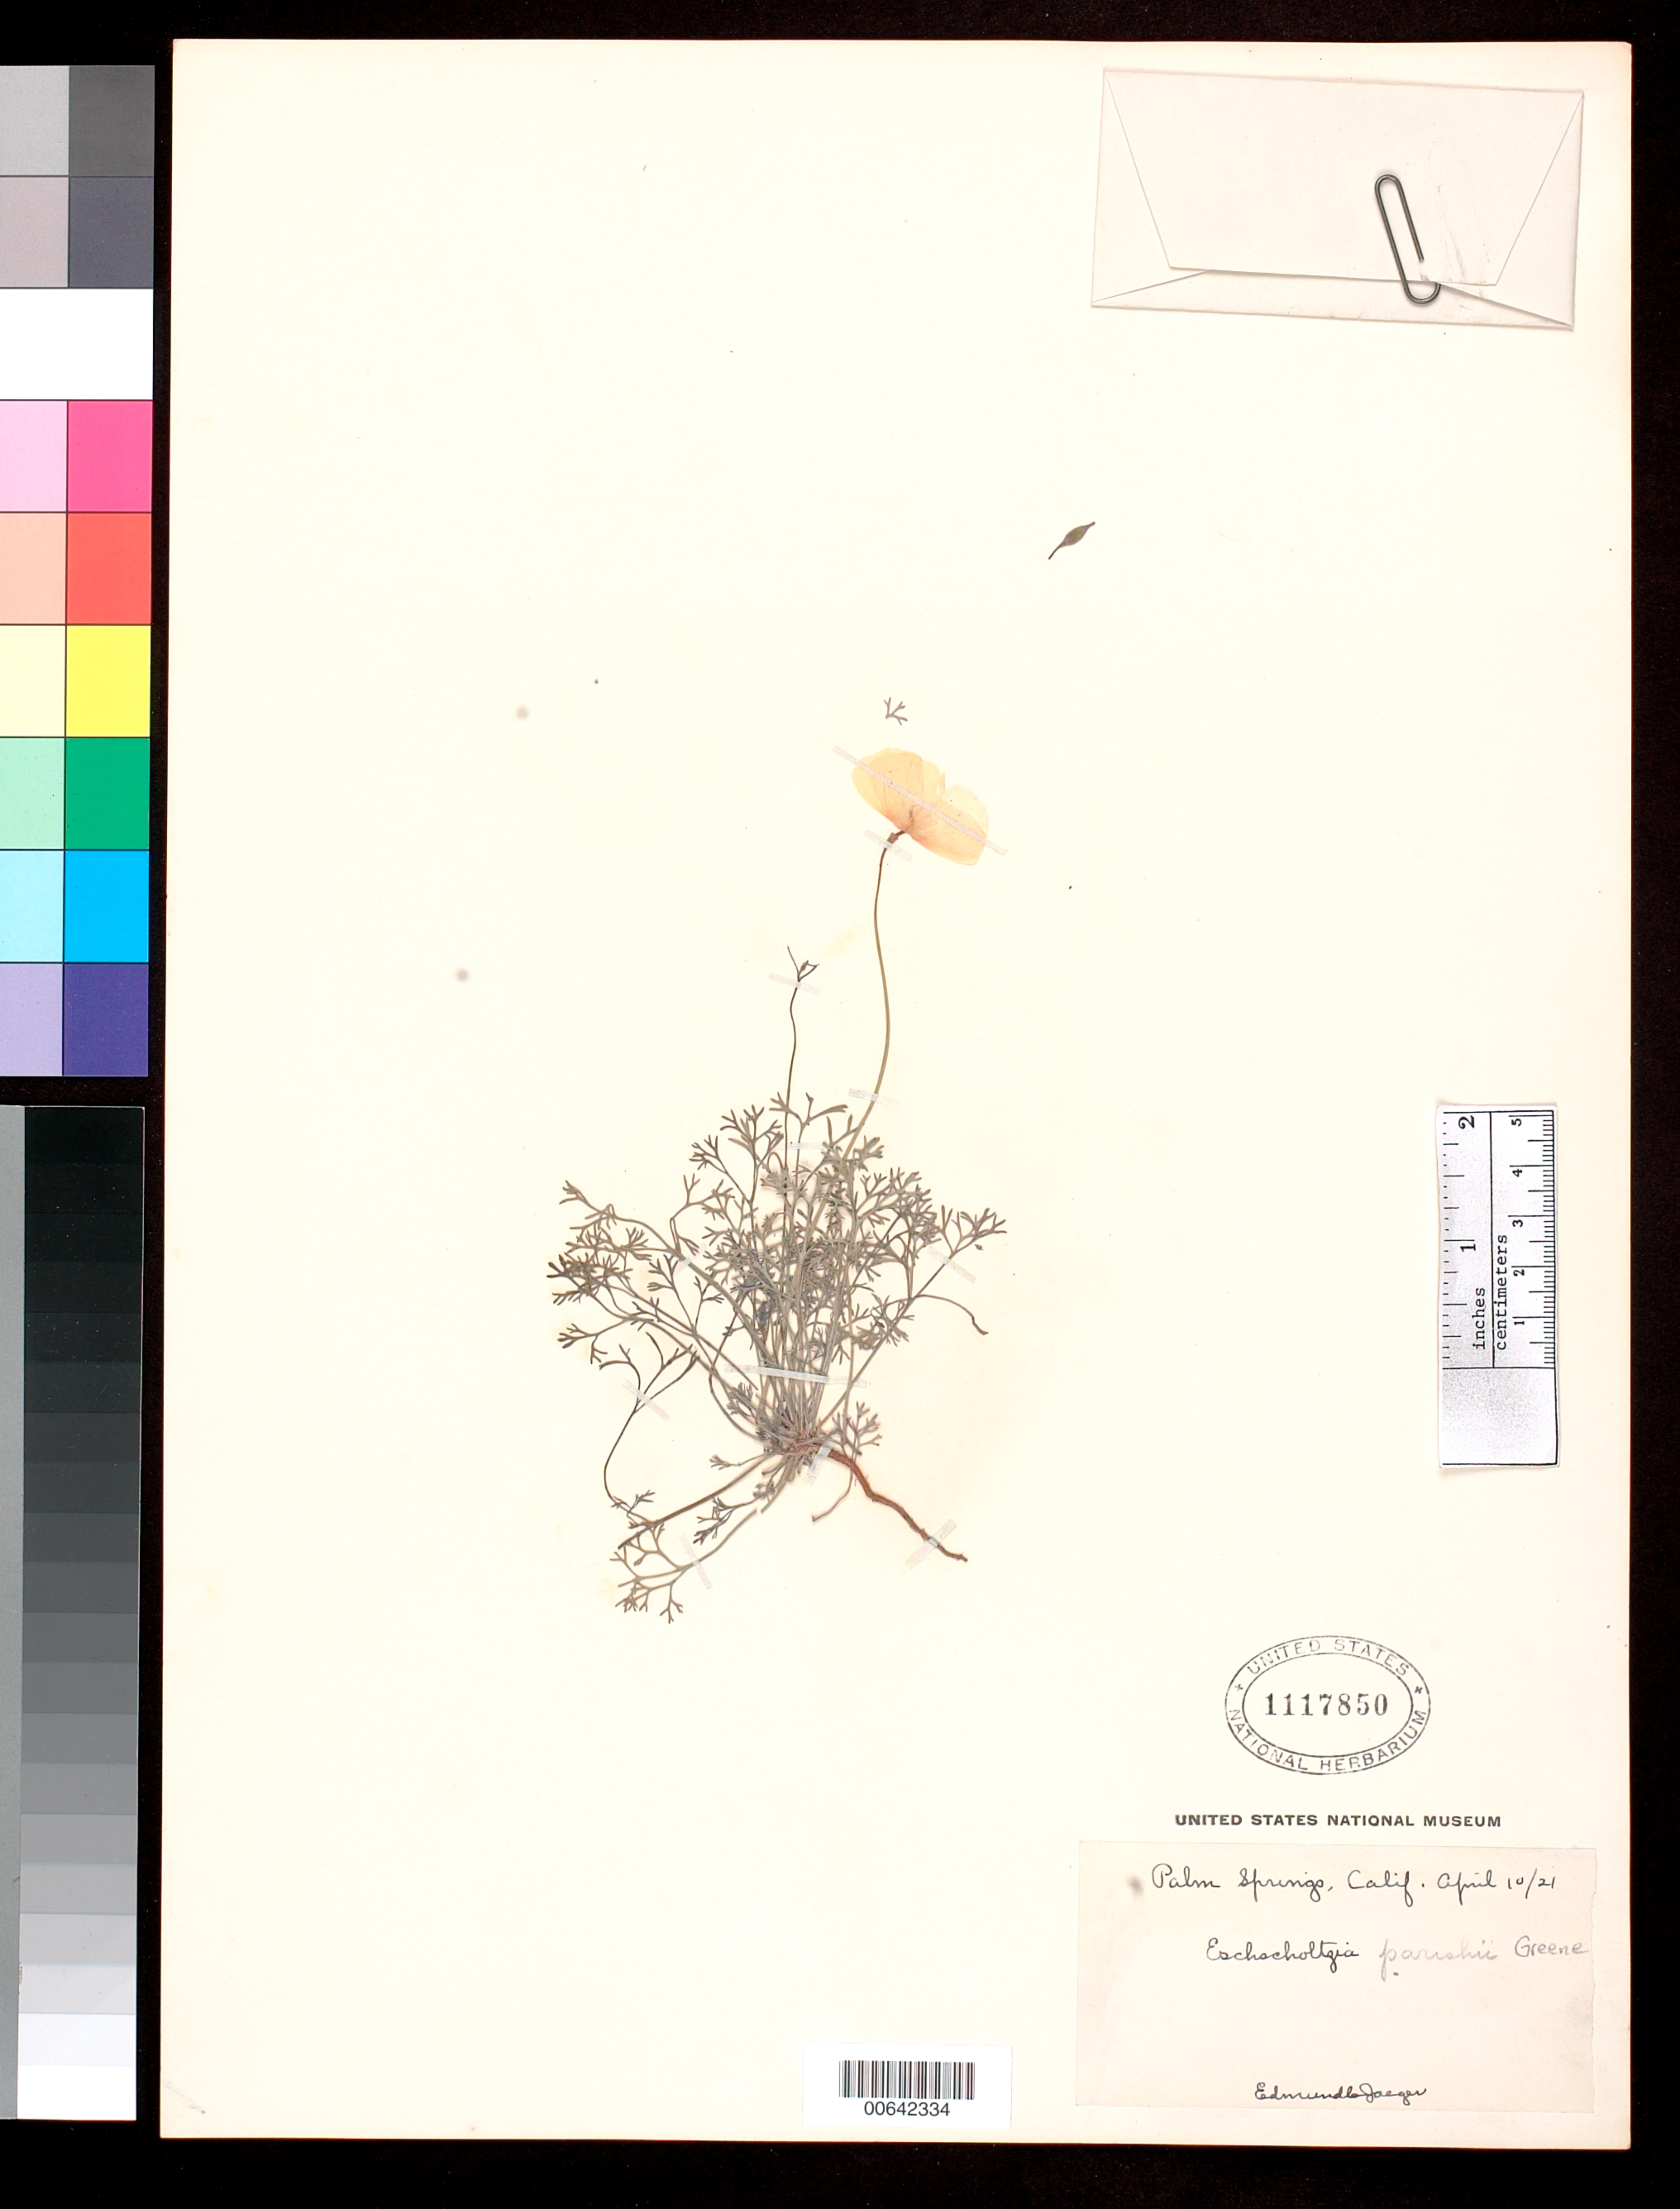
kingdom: Plantae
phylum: Tracheophyta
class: Magnoliopsida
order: Ranunculales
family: Papaveraceae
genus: Eschscholzia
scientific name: Eschscholzia parishii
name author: Greene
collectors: E. Jaeger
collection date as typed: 10 Apr 1921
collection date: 1921-04-10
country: United States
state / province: California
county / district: Riverside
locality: Palm Spring.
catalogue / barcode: US 1117850